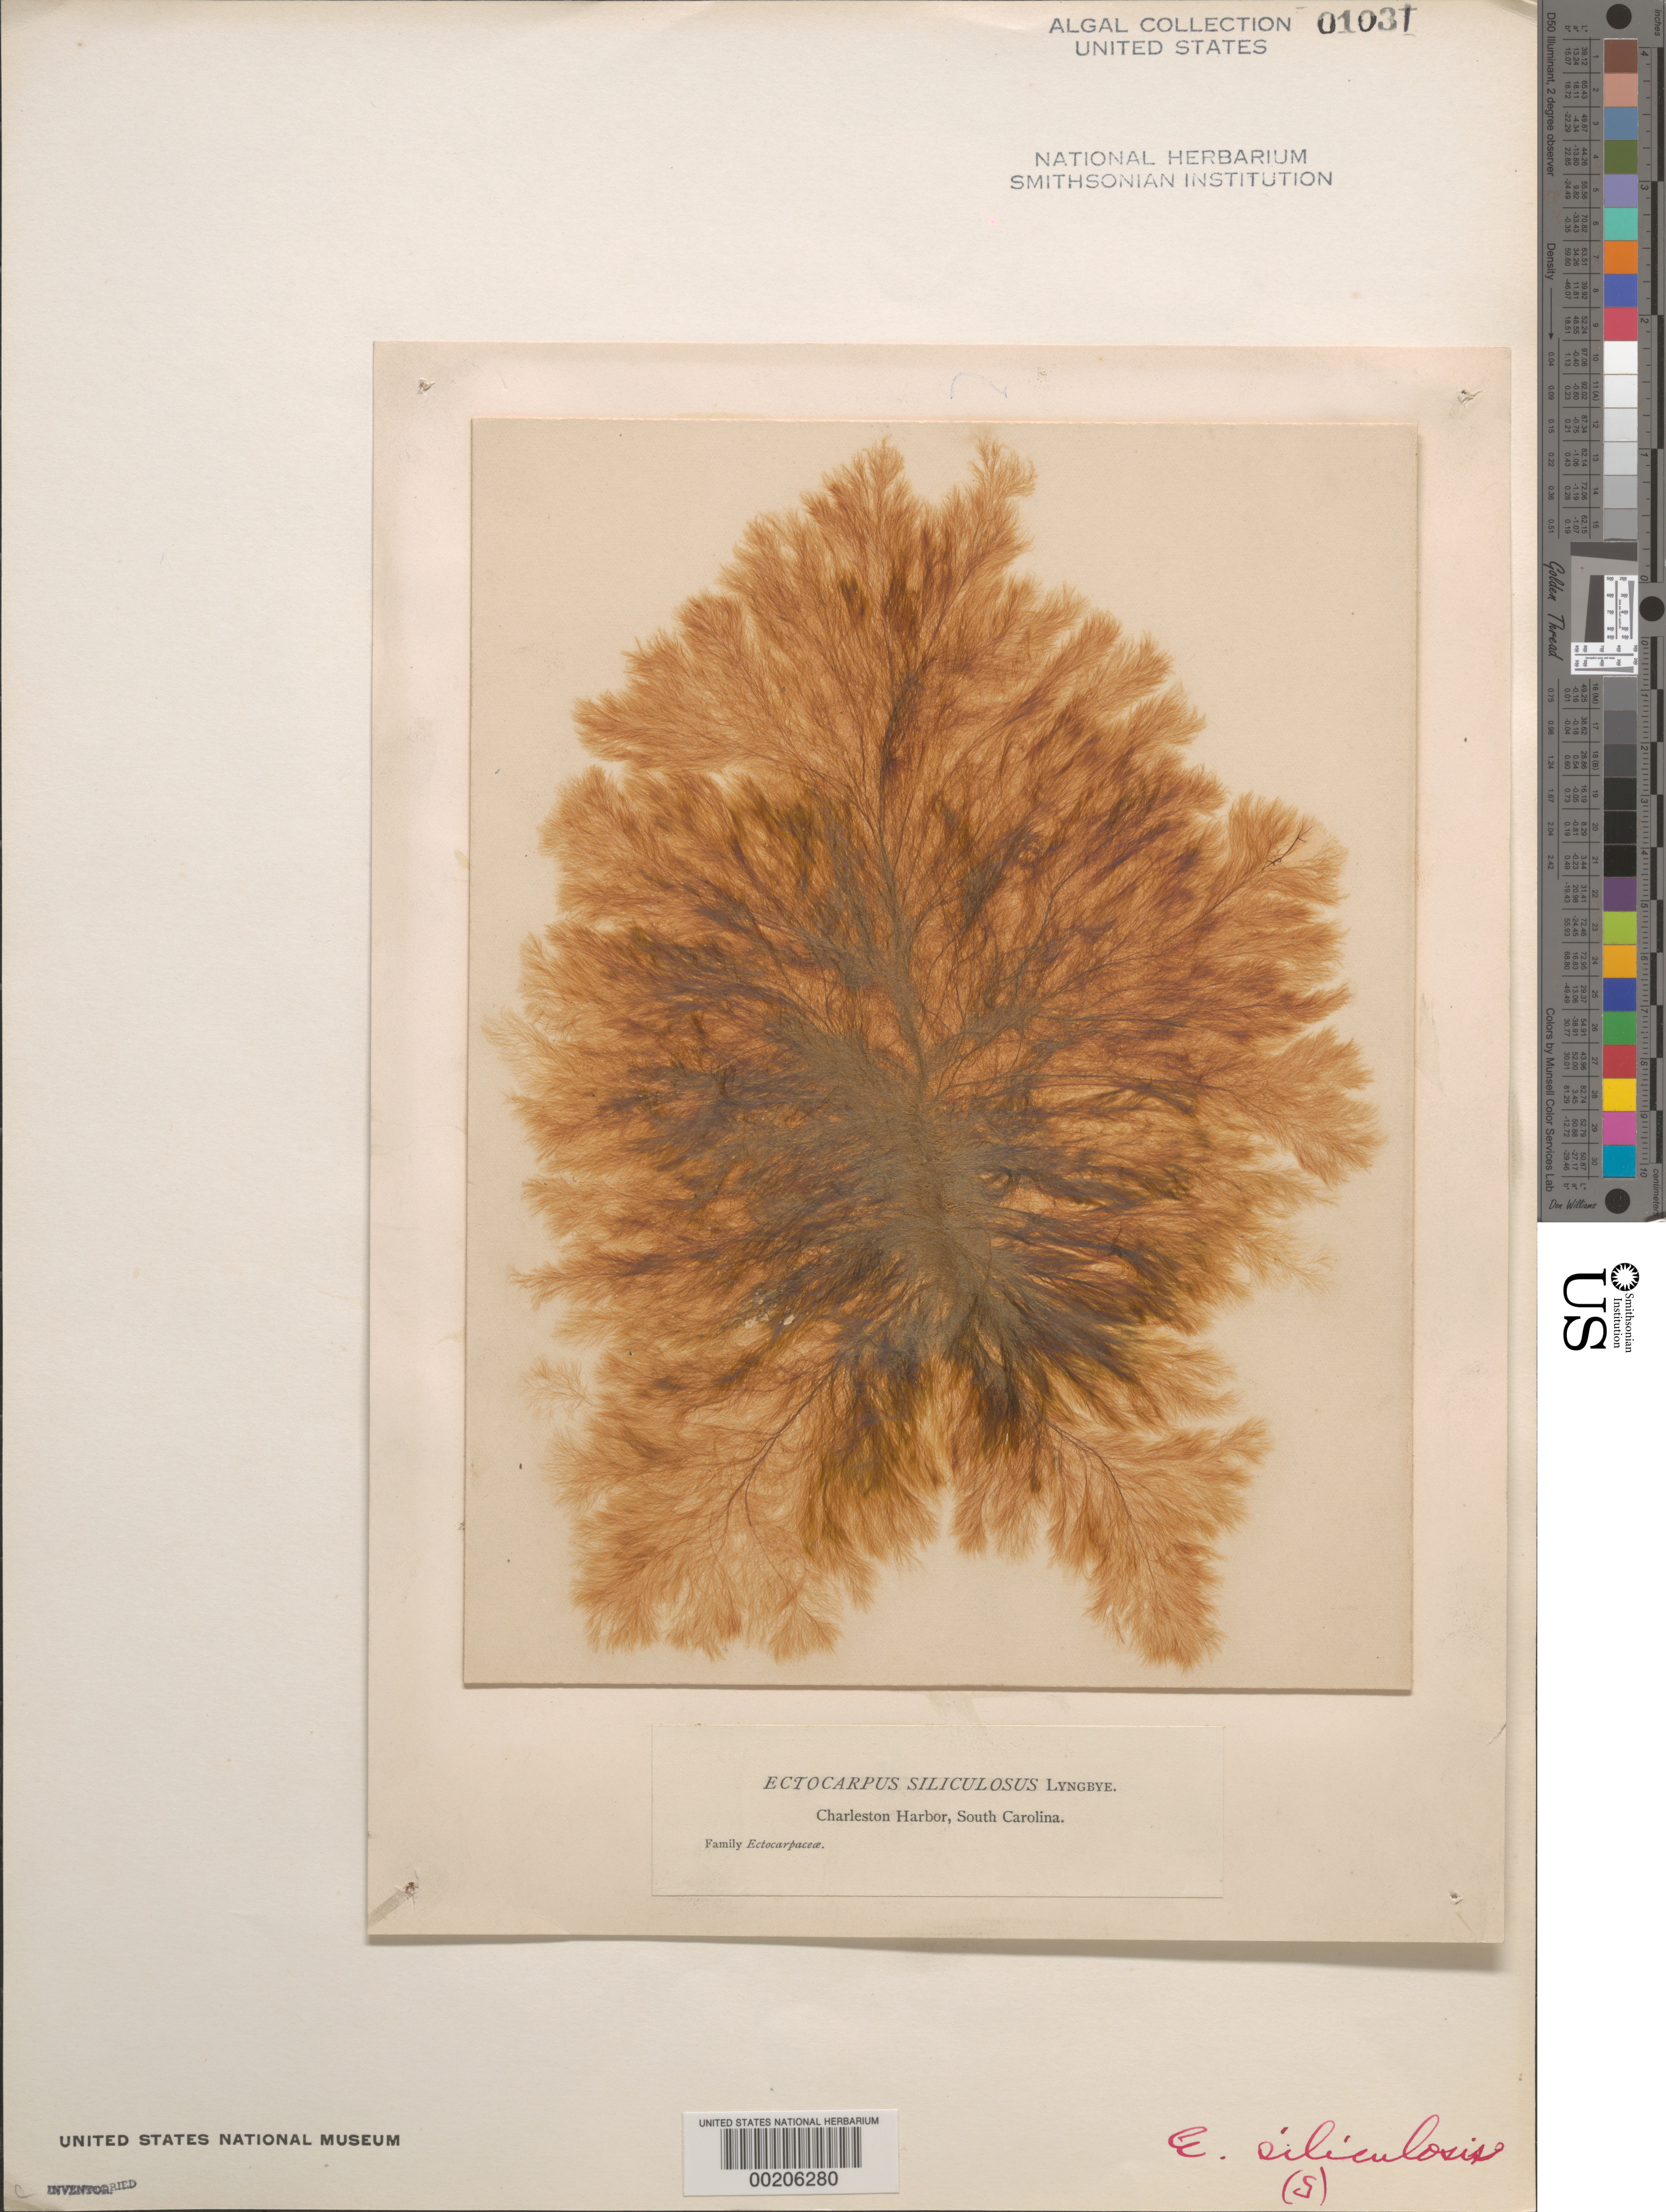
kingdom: Chromista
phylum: Ochrophyta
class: Phaeophyceae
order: Ectocarpales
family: Ectocarpaceae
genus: Ectocarpus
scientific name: Ectocarpus siliculosus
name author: (Dillwyn) Lyngbye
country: United States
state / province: South Carolina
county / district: Charleston County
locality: Charleston harbor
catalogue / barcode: US 1031